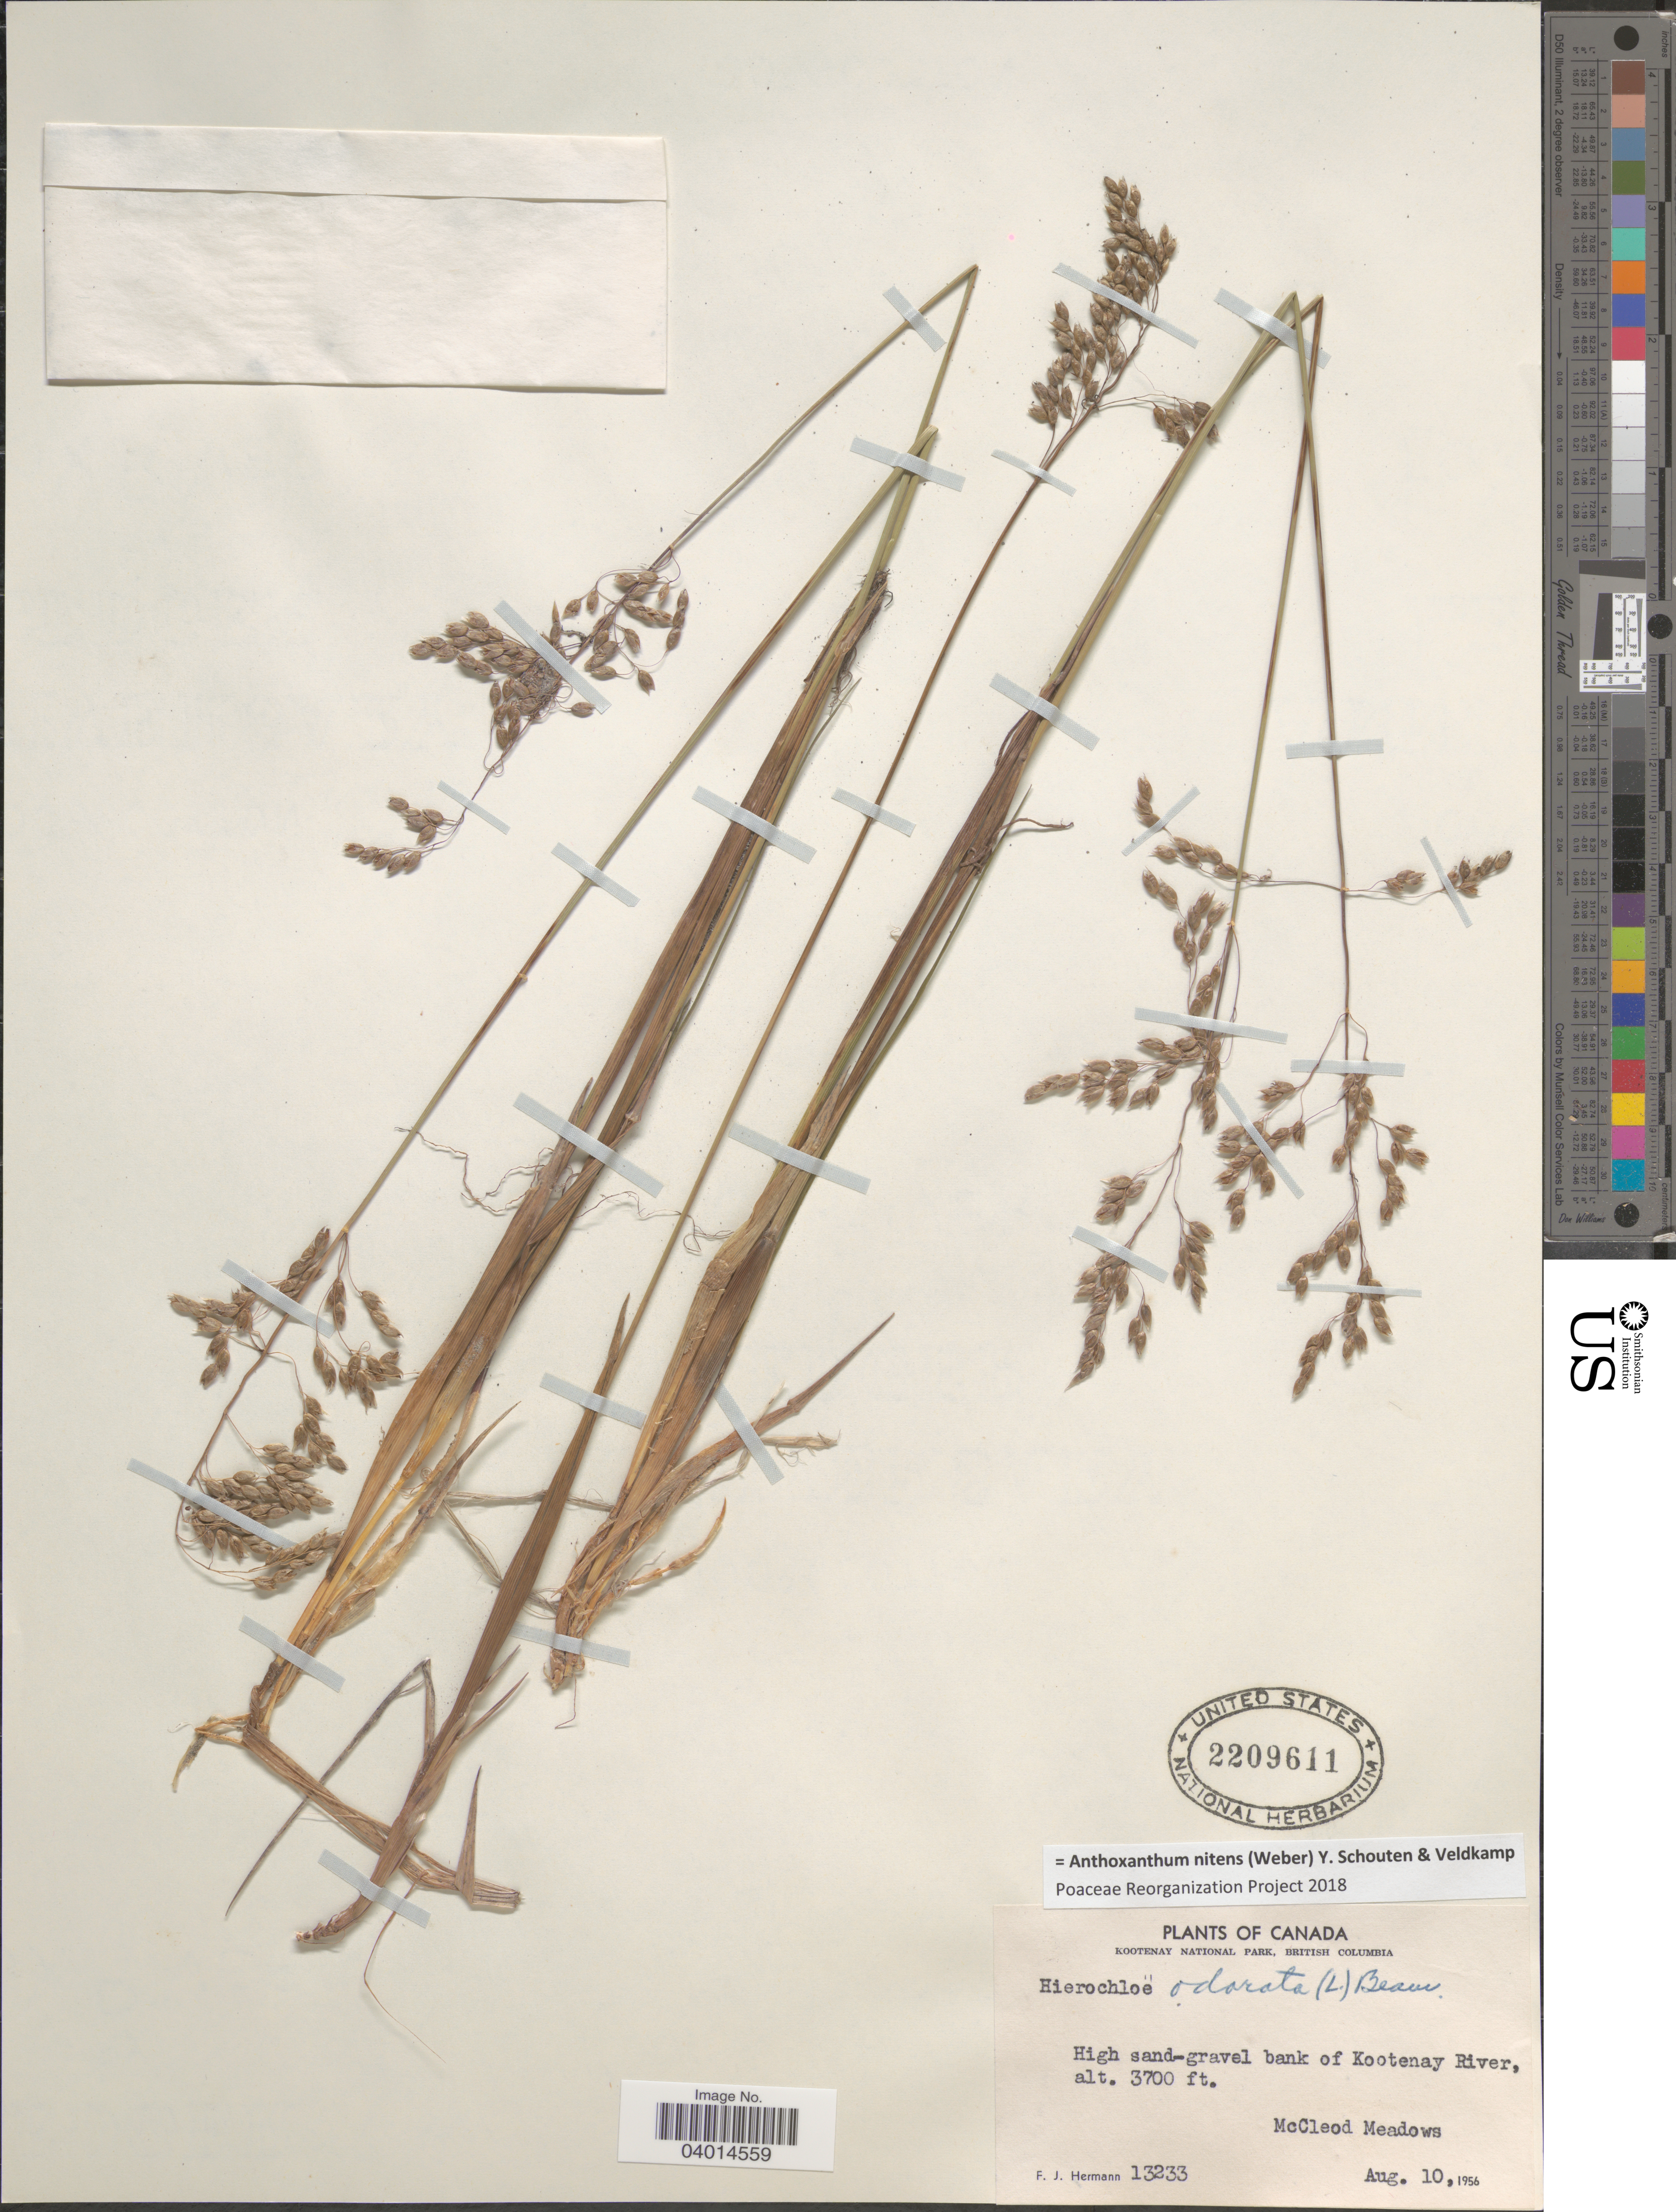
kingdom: Plantae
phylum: Tracheophyta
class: Liliopsida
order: Poales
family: Poaceae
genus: Anthoxanthum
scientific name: Anthoxanthum nitens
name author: (G.H. Weber) R.T.A. Schouten & Veldkamp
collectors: F. J. Hermann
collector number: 13233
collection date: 1956-08-10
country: Canada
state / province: British Columbia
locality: Kootenay National Park, High sand-gravel bank Kootenay National Park. Bank of Kootenay River. McCleod Meadows.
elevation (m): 1128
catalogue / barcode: US 2209611